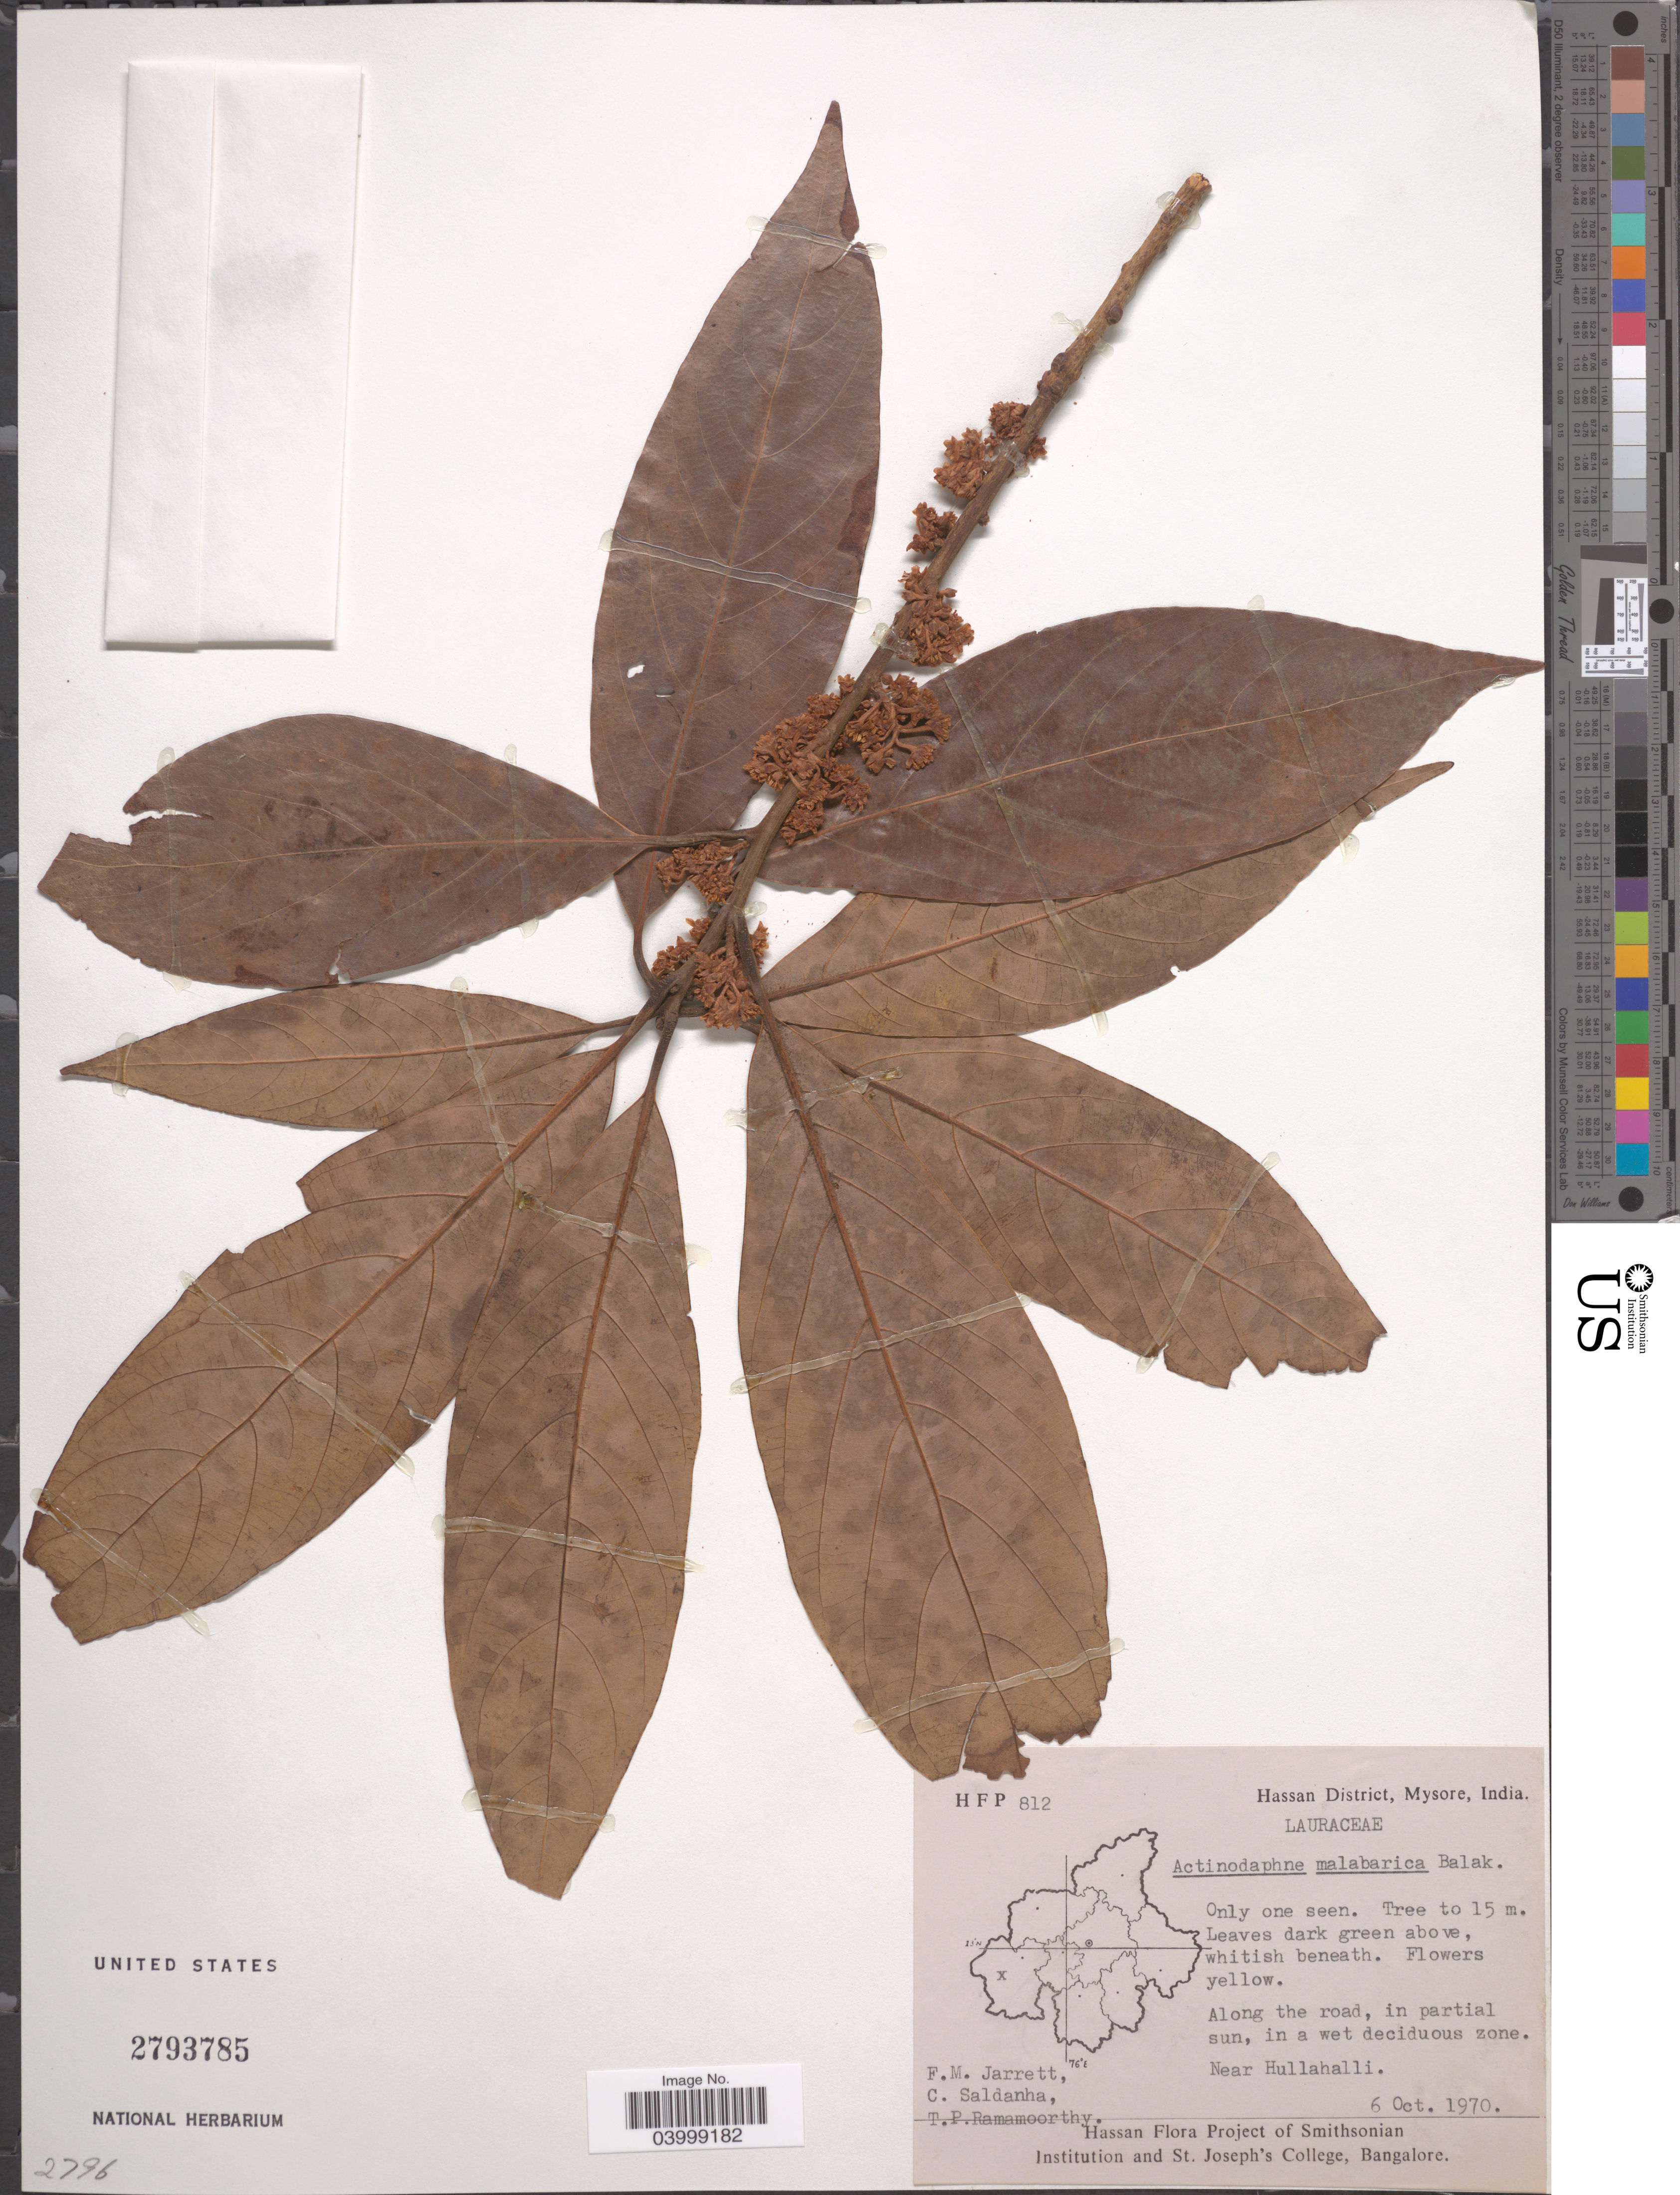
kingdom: Plantae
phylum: Tracheophyta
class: Magnoliopsida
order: Laurales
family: Lauraceae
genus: Actinodaphne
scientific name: Actinodaphne malabarica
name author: N.P. Balakr.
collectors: F. M. Jarrett, C. Saldanha & T. P. Ramamoorthy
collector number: HFP812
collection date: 1970-10-06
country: India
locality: Hassan District, Mysore. Along the road, in partial sun, in a wet deciduous zone. Near Hullahalli.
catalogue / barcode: US 2793785